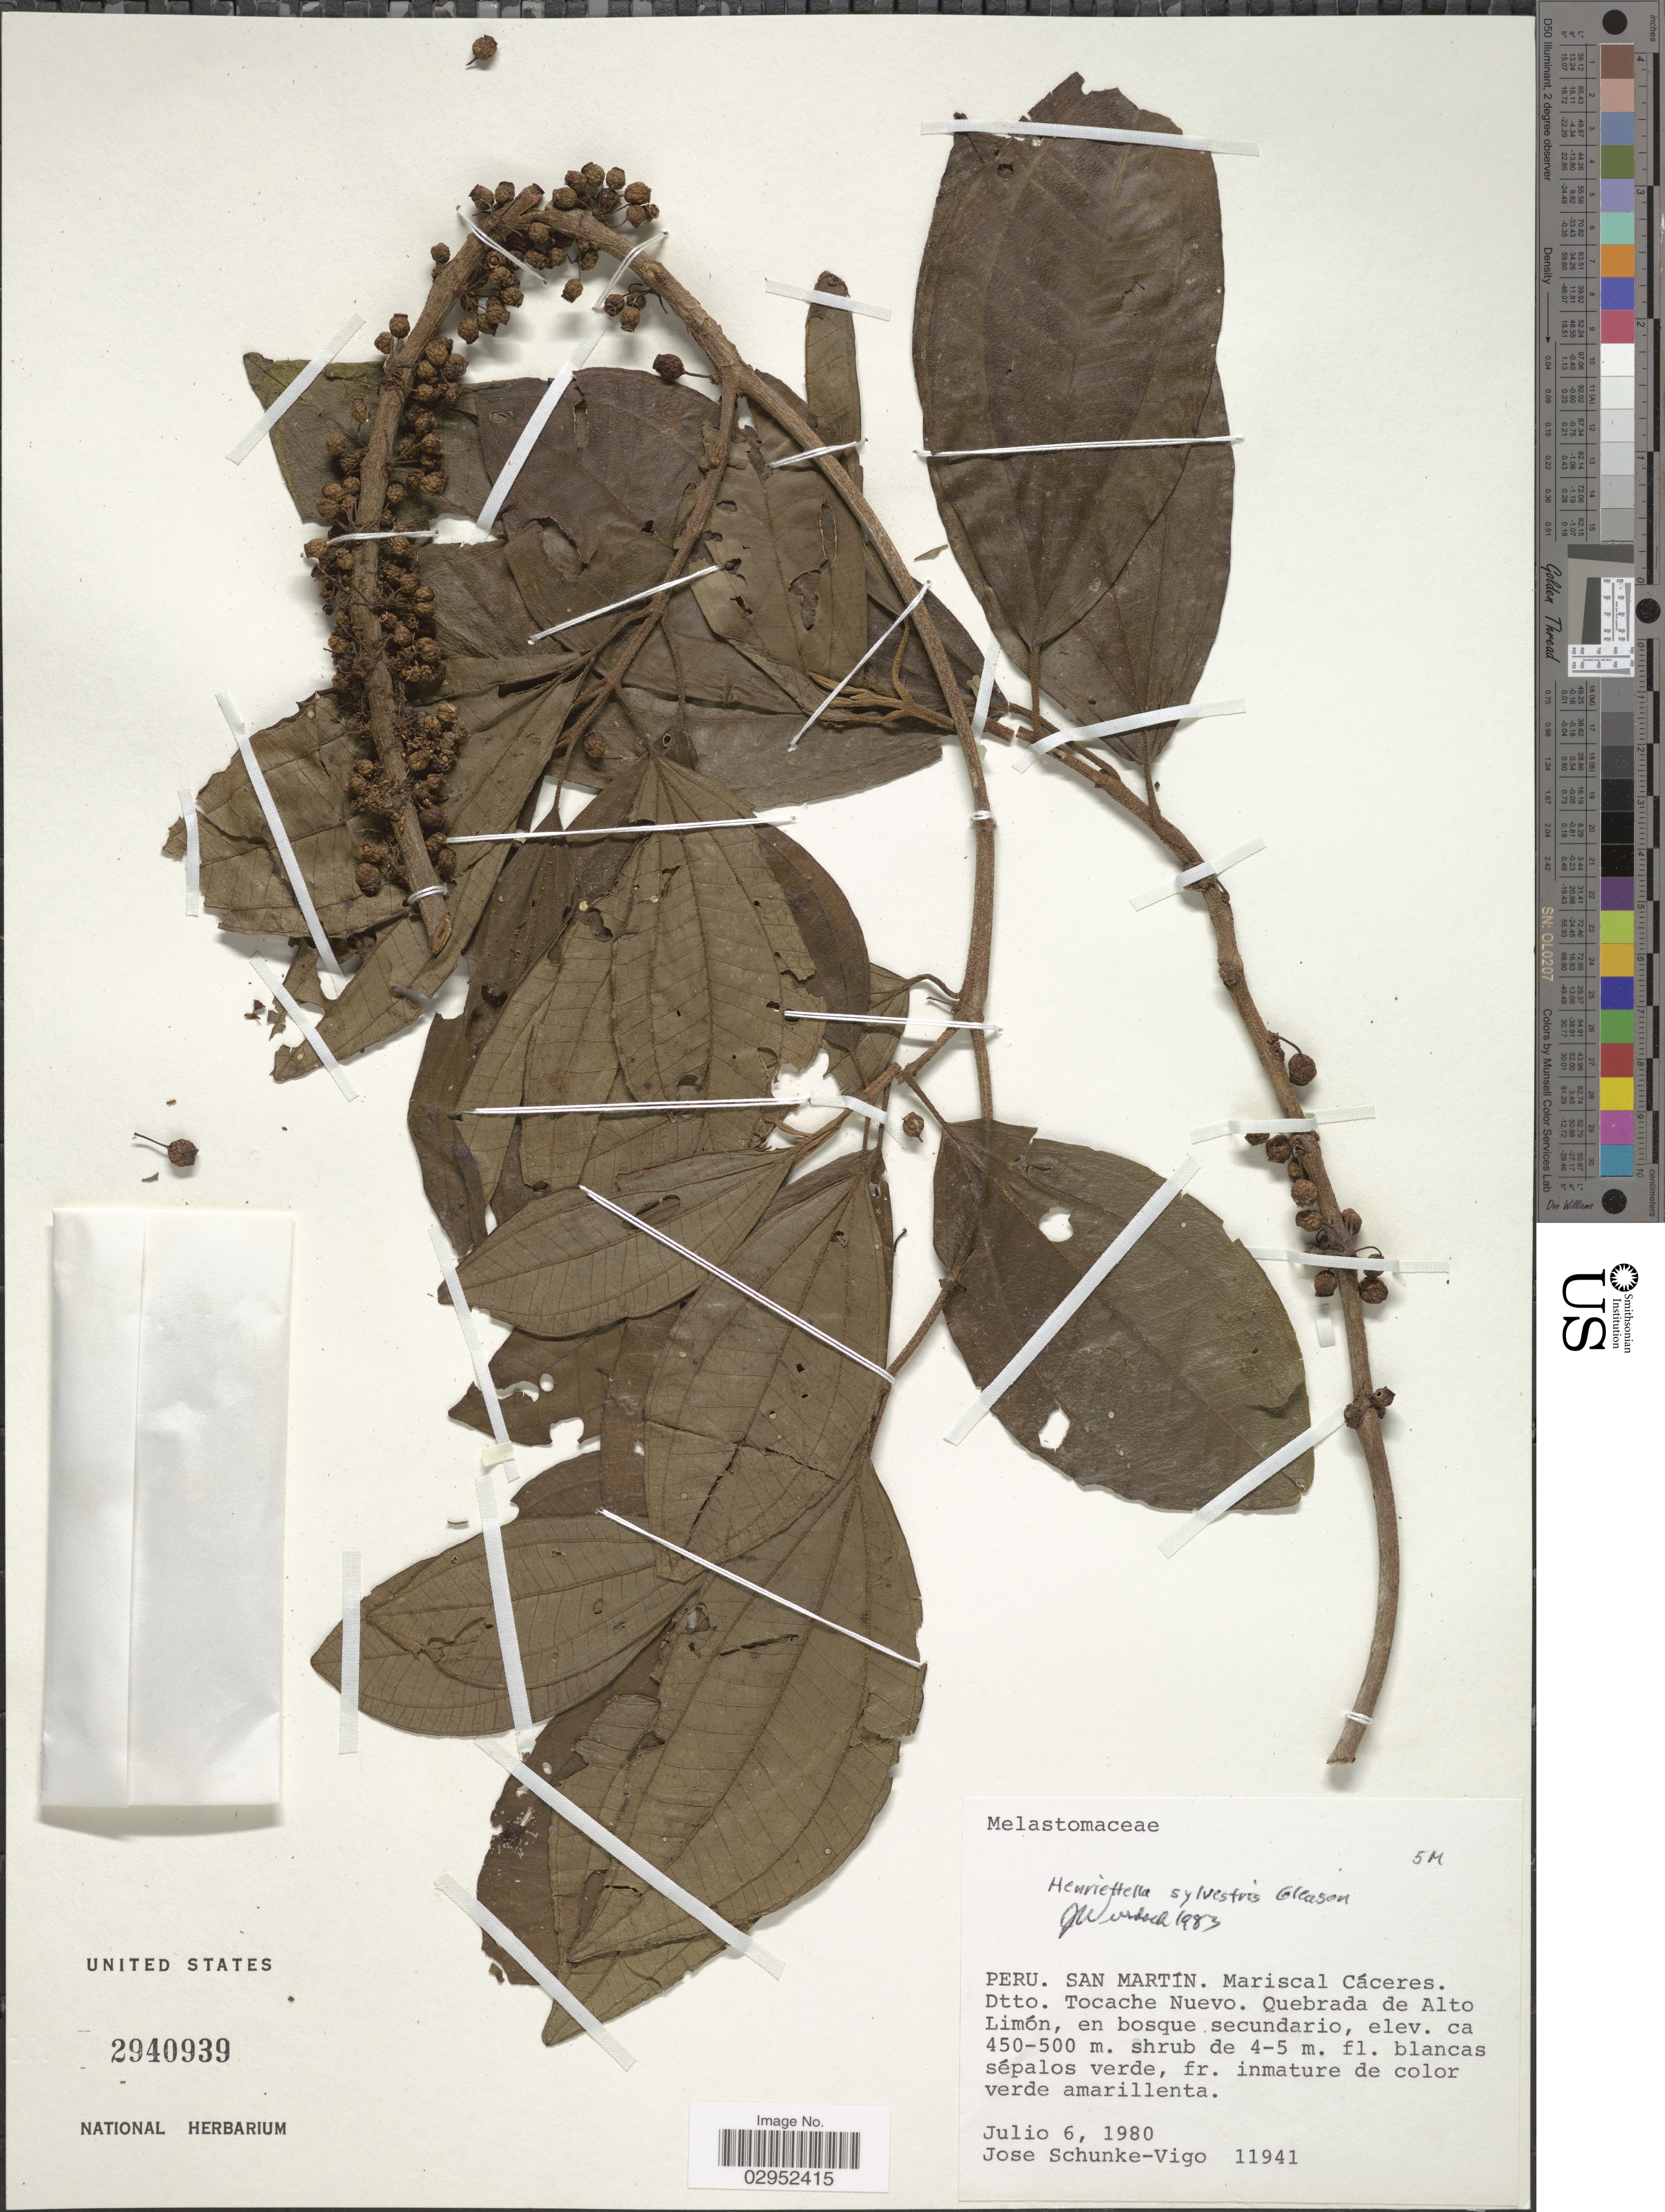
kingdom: Plantae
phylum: Tracheophyta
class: Magnoliopsida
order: Myrtales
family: Melastomataceae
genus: Henriettea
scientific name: Henriettea fascicularis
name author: (Sw.) M. Gómez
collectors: J. Schunke Vigo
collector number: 11941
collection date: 1980-07-06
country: Peru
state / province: San Martín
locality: Mariscal Cáceres. Dtto. Tocache Nuevo. Quebrada de Alto Limón, en bosque secundario.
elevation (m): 450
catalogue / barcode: US 2940939